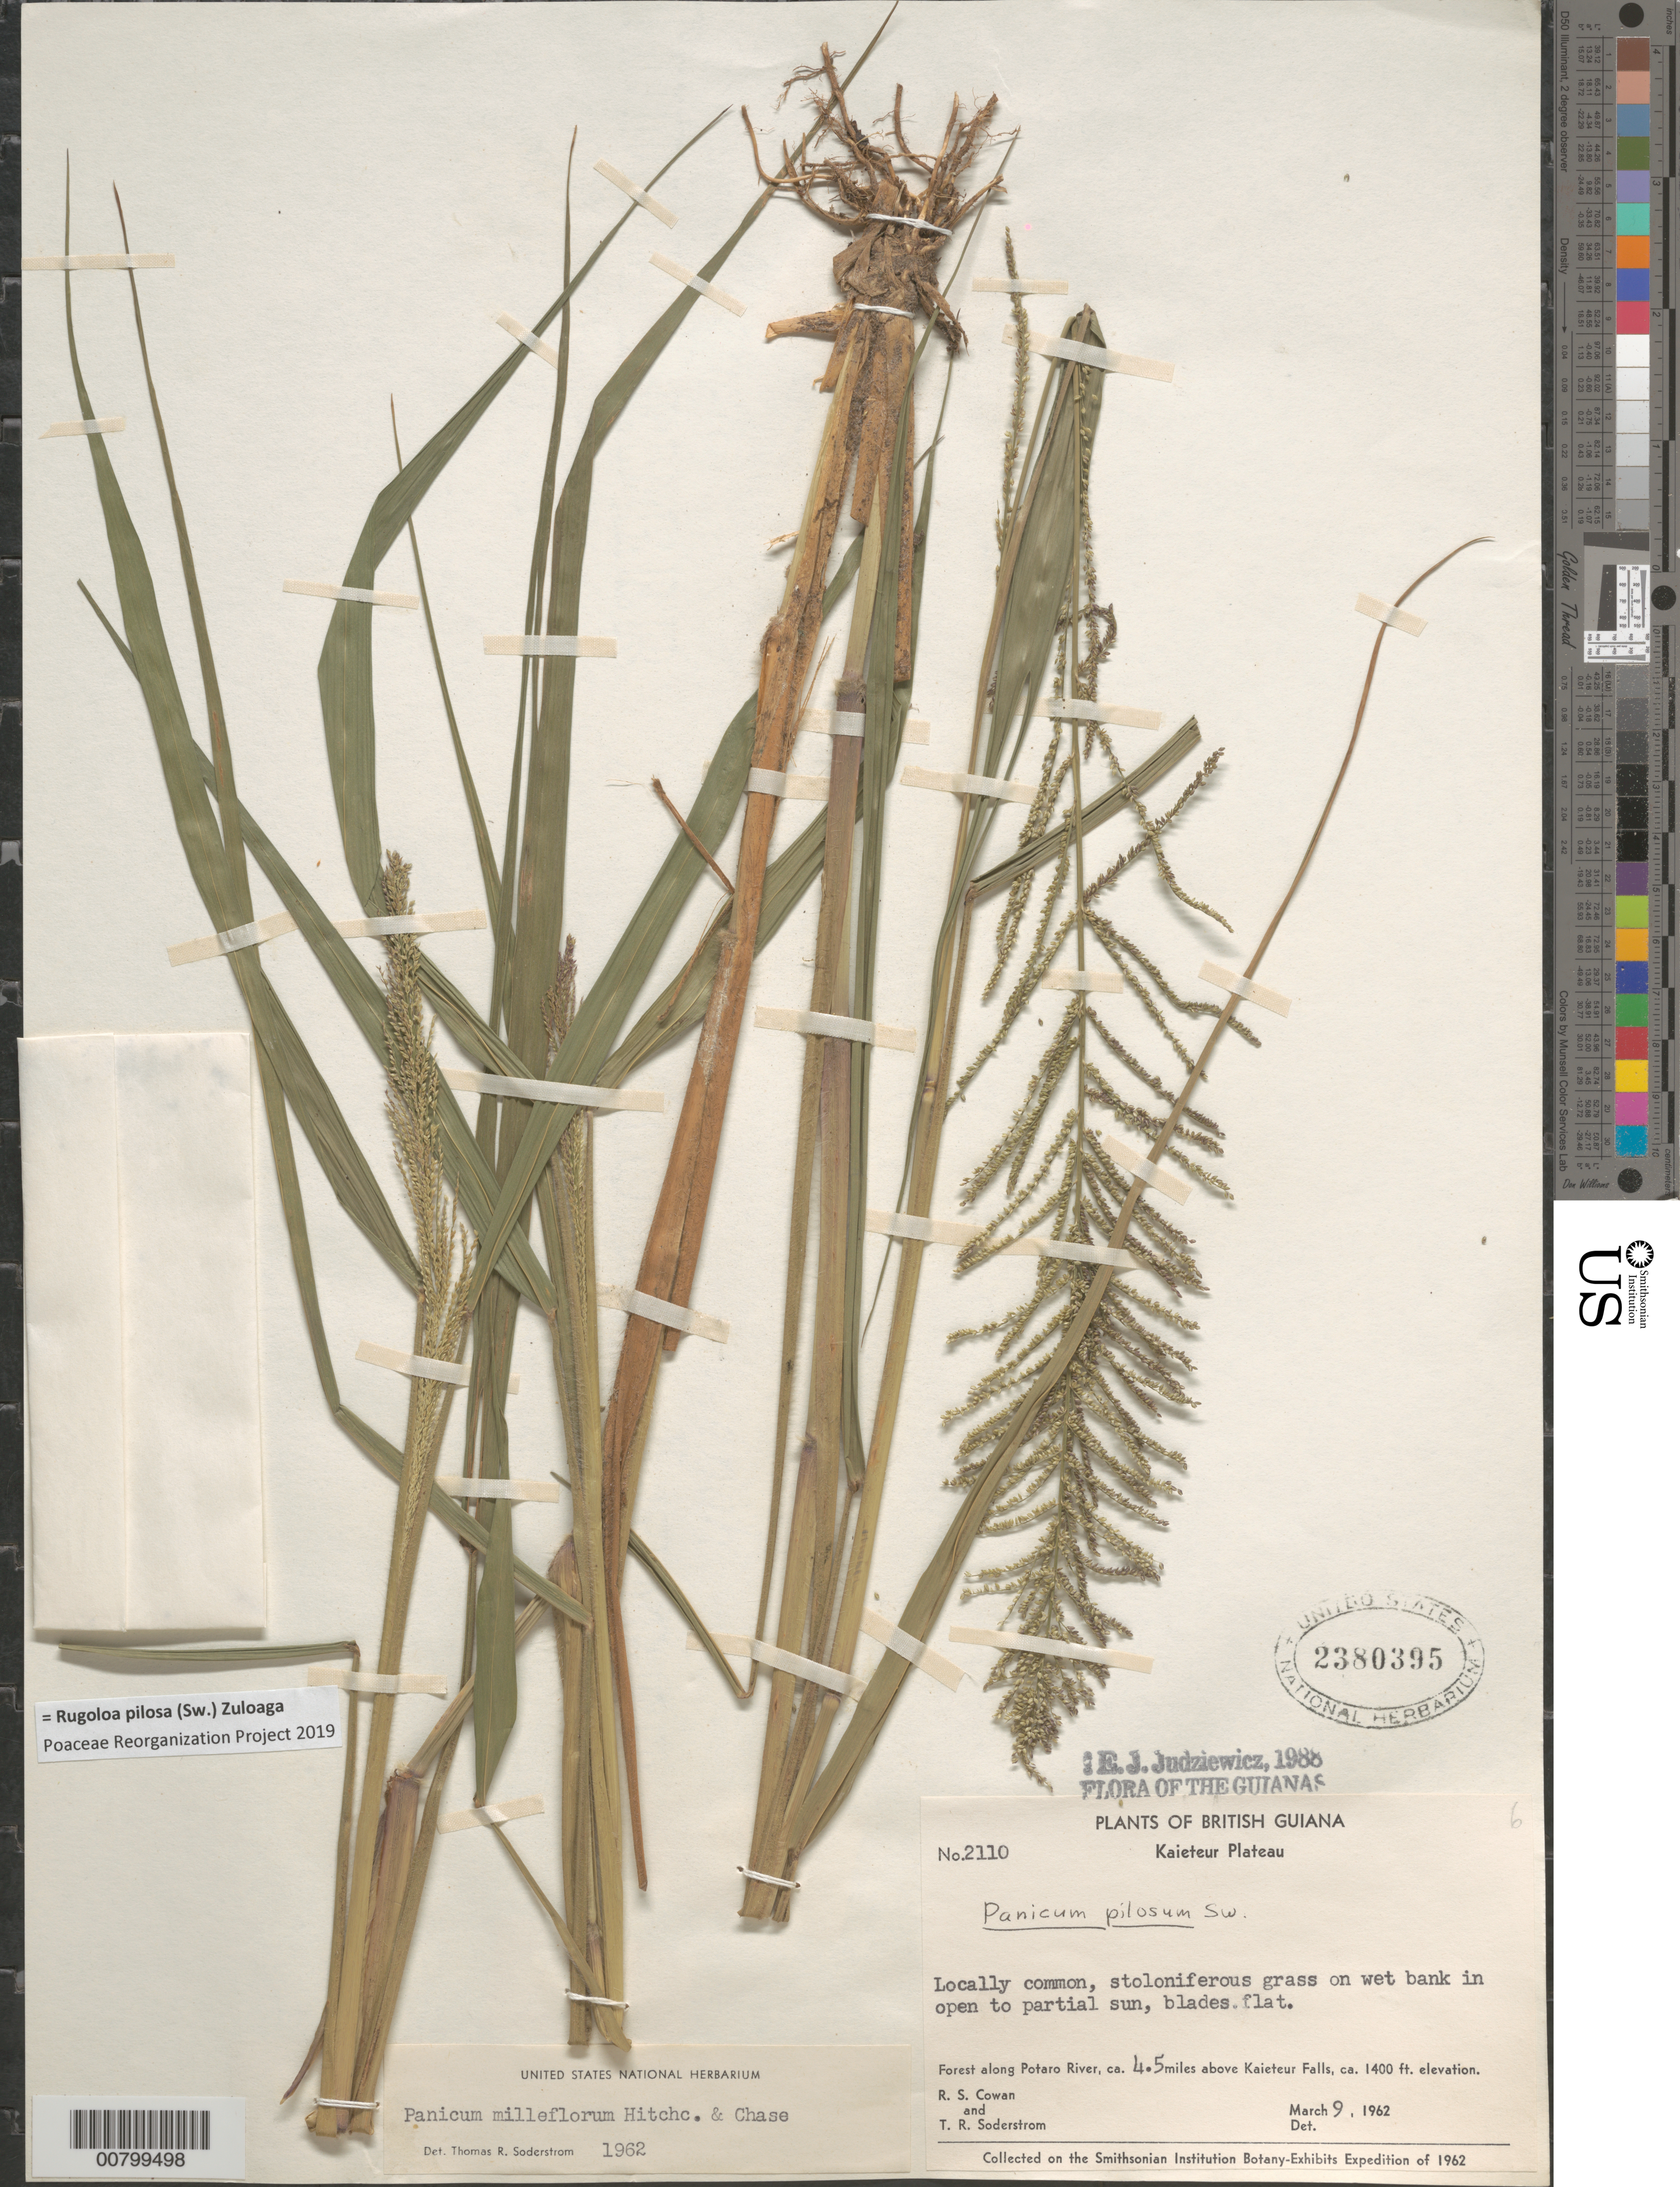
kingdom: Plantae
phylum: Tracheophyta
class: Liliopsida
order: Poales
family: Poaceae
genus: Panicum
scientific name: Panicum pilosum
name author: Sw.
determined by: Judziewicz, E. J.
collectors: R. S. Cowan & T. R. Soderstrom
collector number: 2110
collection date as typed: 9-Mar-62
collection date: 1962-03-09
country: Guyana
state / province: Potaro-Siparuni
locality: Potaro River, ca. 4.5 mi. above Kaieteur Falls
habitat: Forest along river; on wet bank in open to partial sun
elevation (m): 427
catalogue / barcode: US 2380395